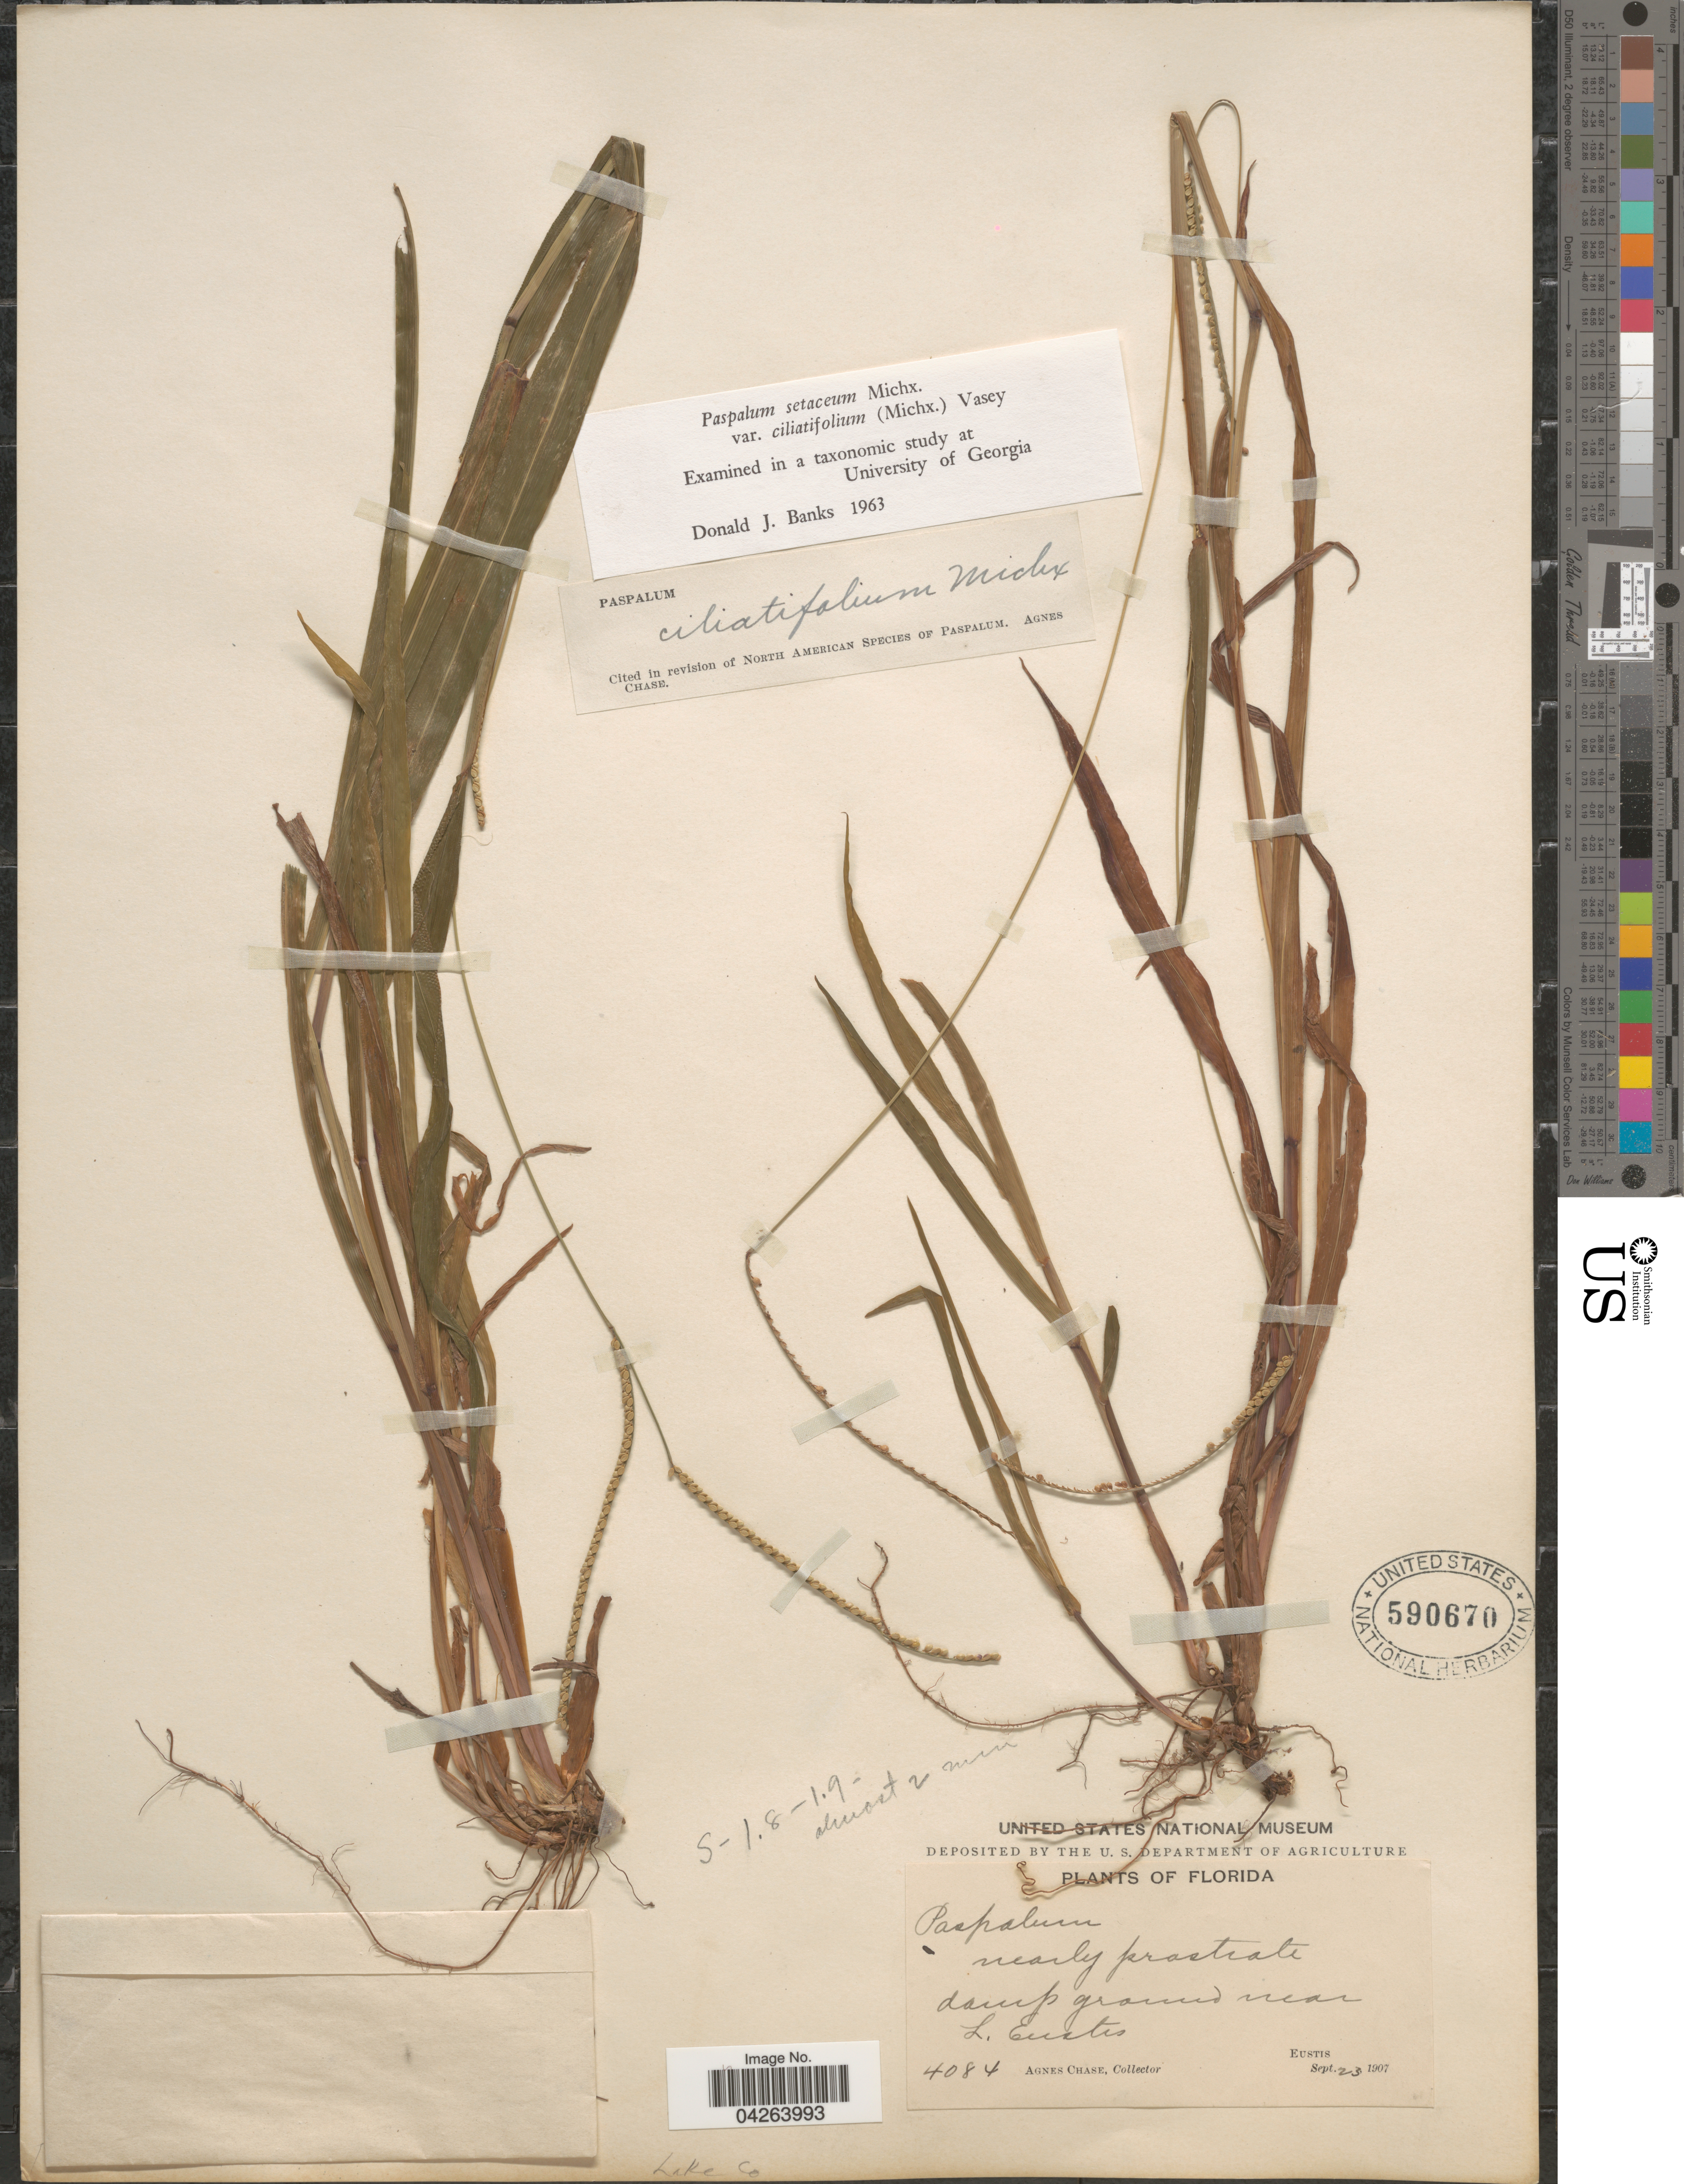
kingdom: Plantae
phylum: Tracheophyta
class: Liliopsida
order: Poales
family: Poaceae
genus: Paspalum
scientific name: Paspalum setaceum var. ciliatifolium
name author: (Michx.) Vasey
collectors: A. Chase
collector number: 4084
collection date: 1907-09-23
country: United States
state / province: Florida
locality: Nearly prostrate, damp ground near L. Eustis. Eustis. Lake Co.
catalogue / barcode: US 590670